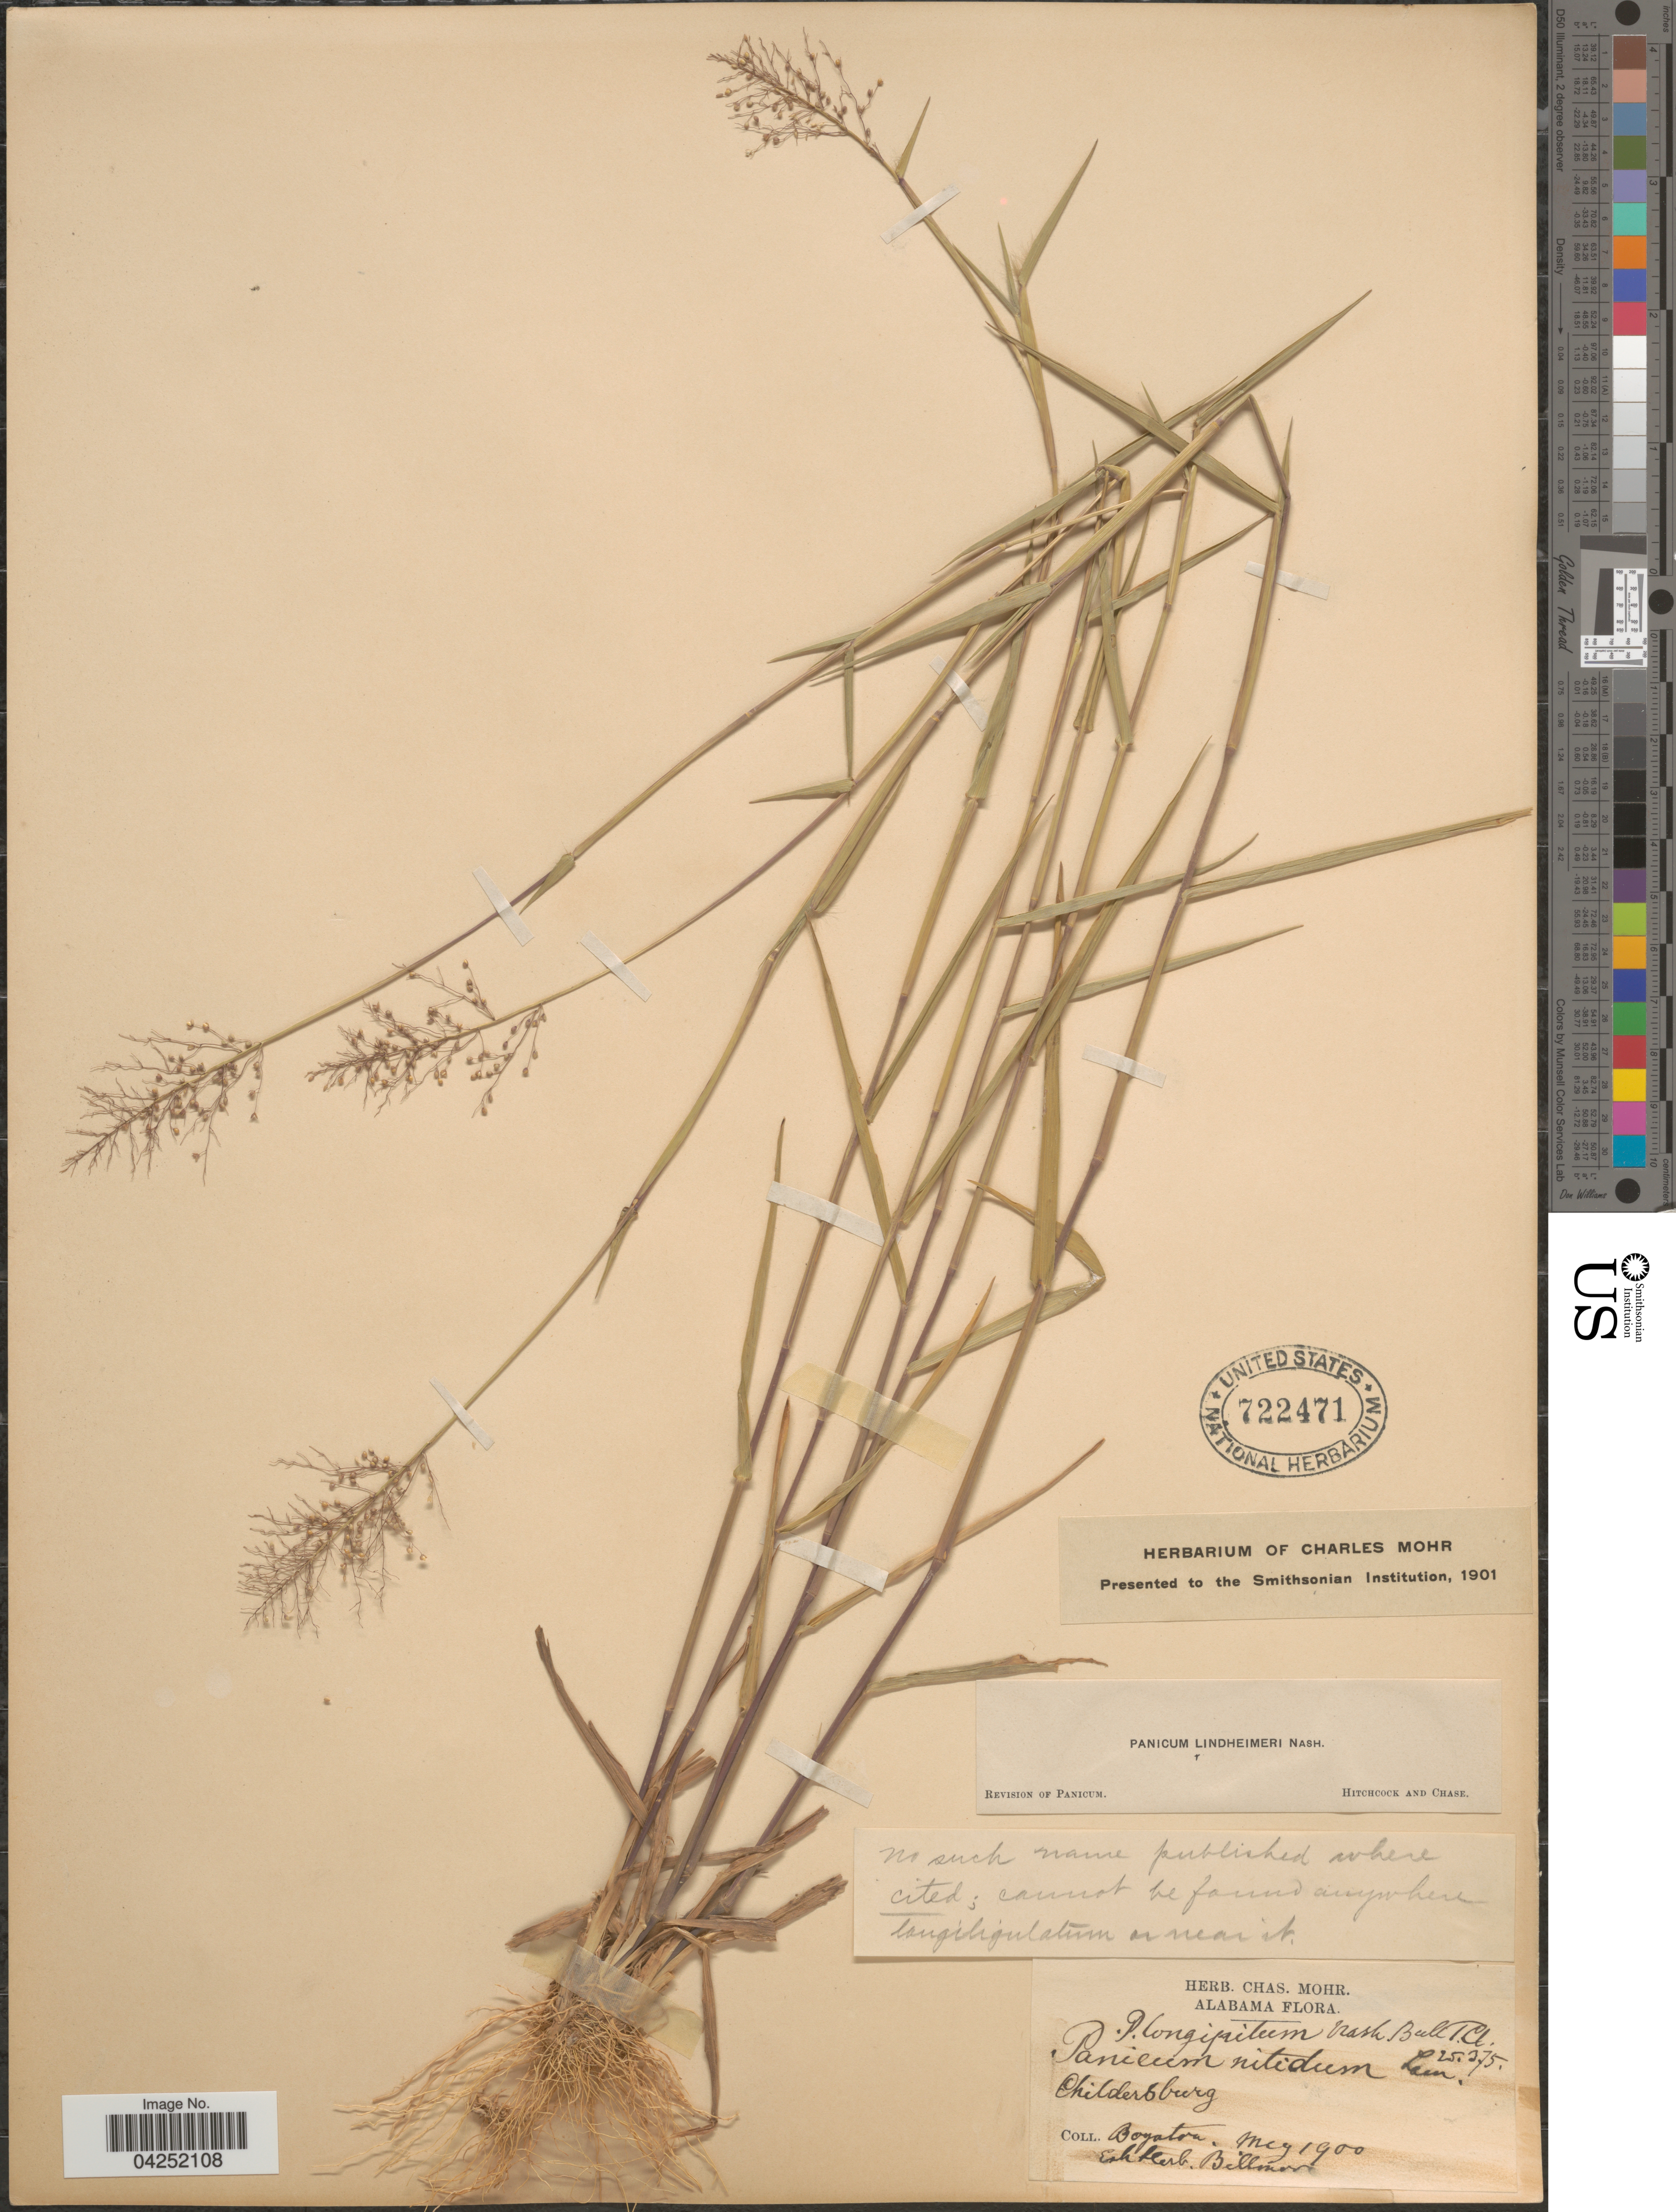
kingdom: Plantae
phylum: Tracheophyta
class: Liliopsida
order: Poales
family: Poaceae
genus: Dichanthelium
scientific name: Dichanthelium acuminatum var. lindheimeri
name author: (Nash) Gould & C.A. Clark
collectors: Boyaton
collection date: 1900-05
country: United States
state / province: Alabama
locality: Childersburg.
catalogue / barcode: US 722471